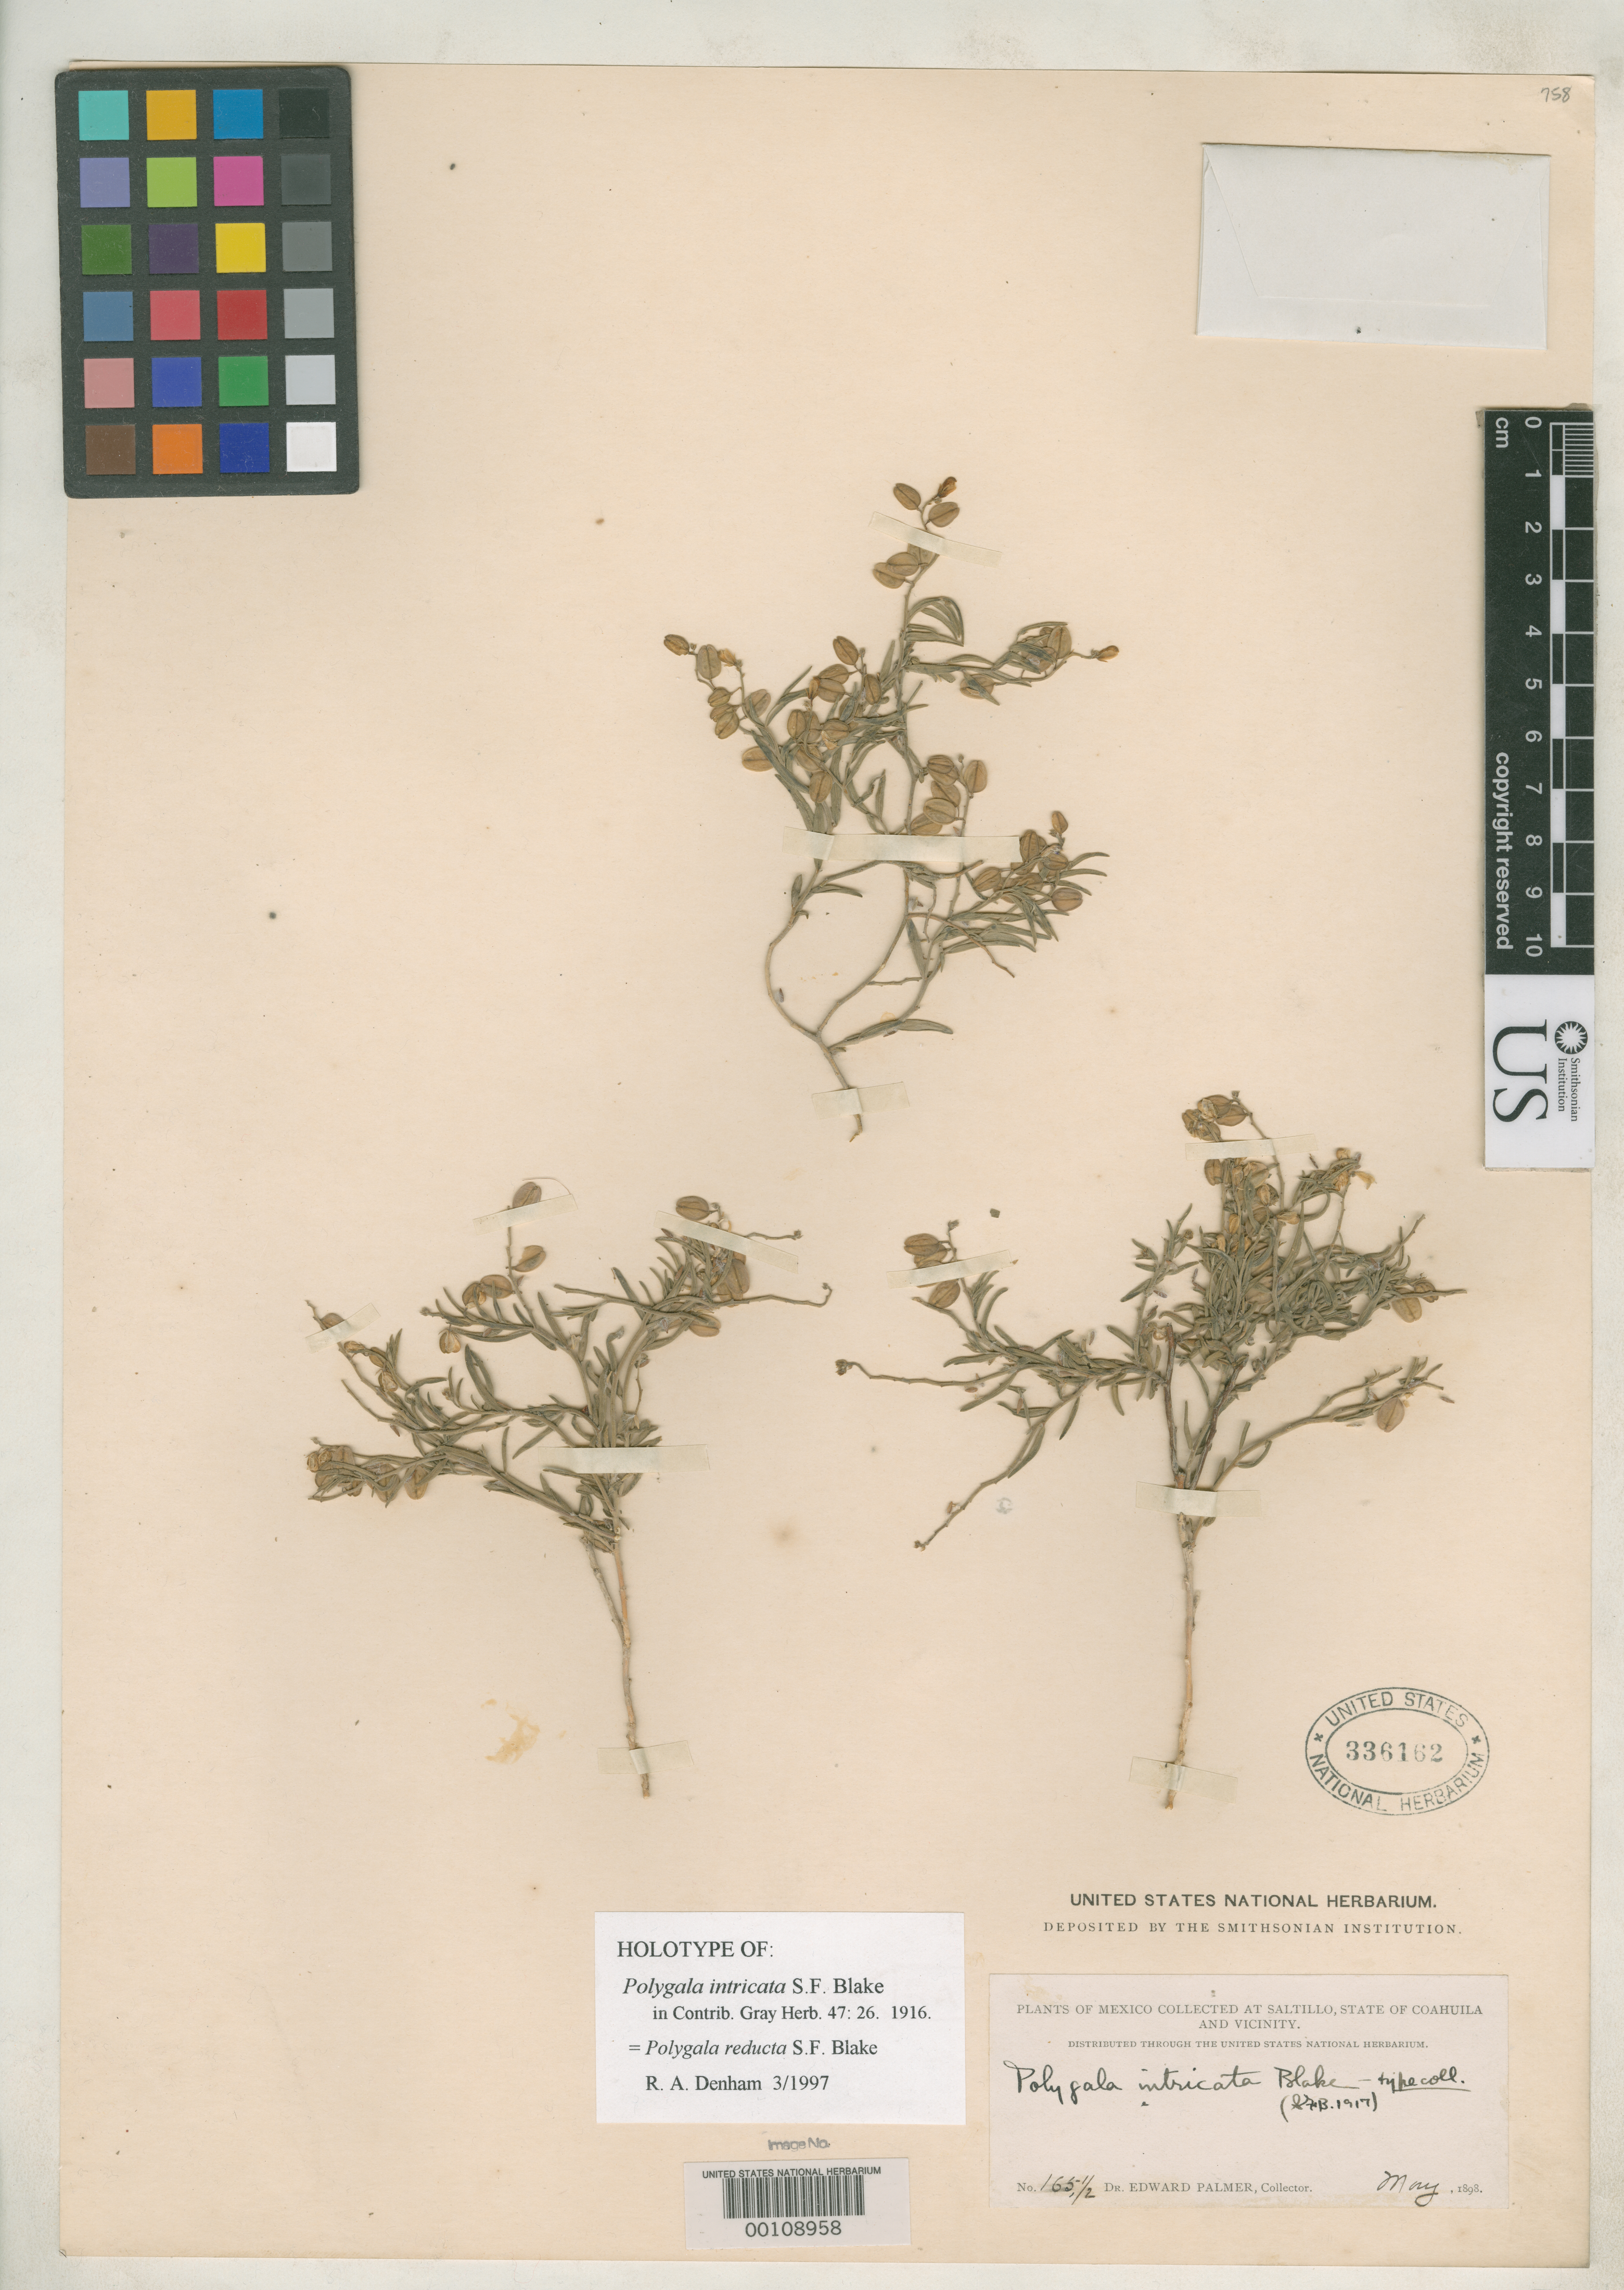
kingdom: Plantae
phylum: Tracheophyta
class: Magnoliopsida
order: Fabales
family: Polygalaceae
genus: Polygala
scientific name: Polygala intricata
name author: S.F. Blake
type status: Isotype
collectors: E. Palmer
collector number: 165.5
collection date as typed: May 1898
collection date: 1898-05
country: Mexico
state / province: Coahuila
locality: Saltillo.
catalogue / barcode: US 336162